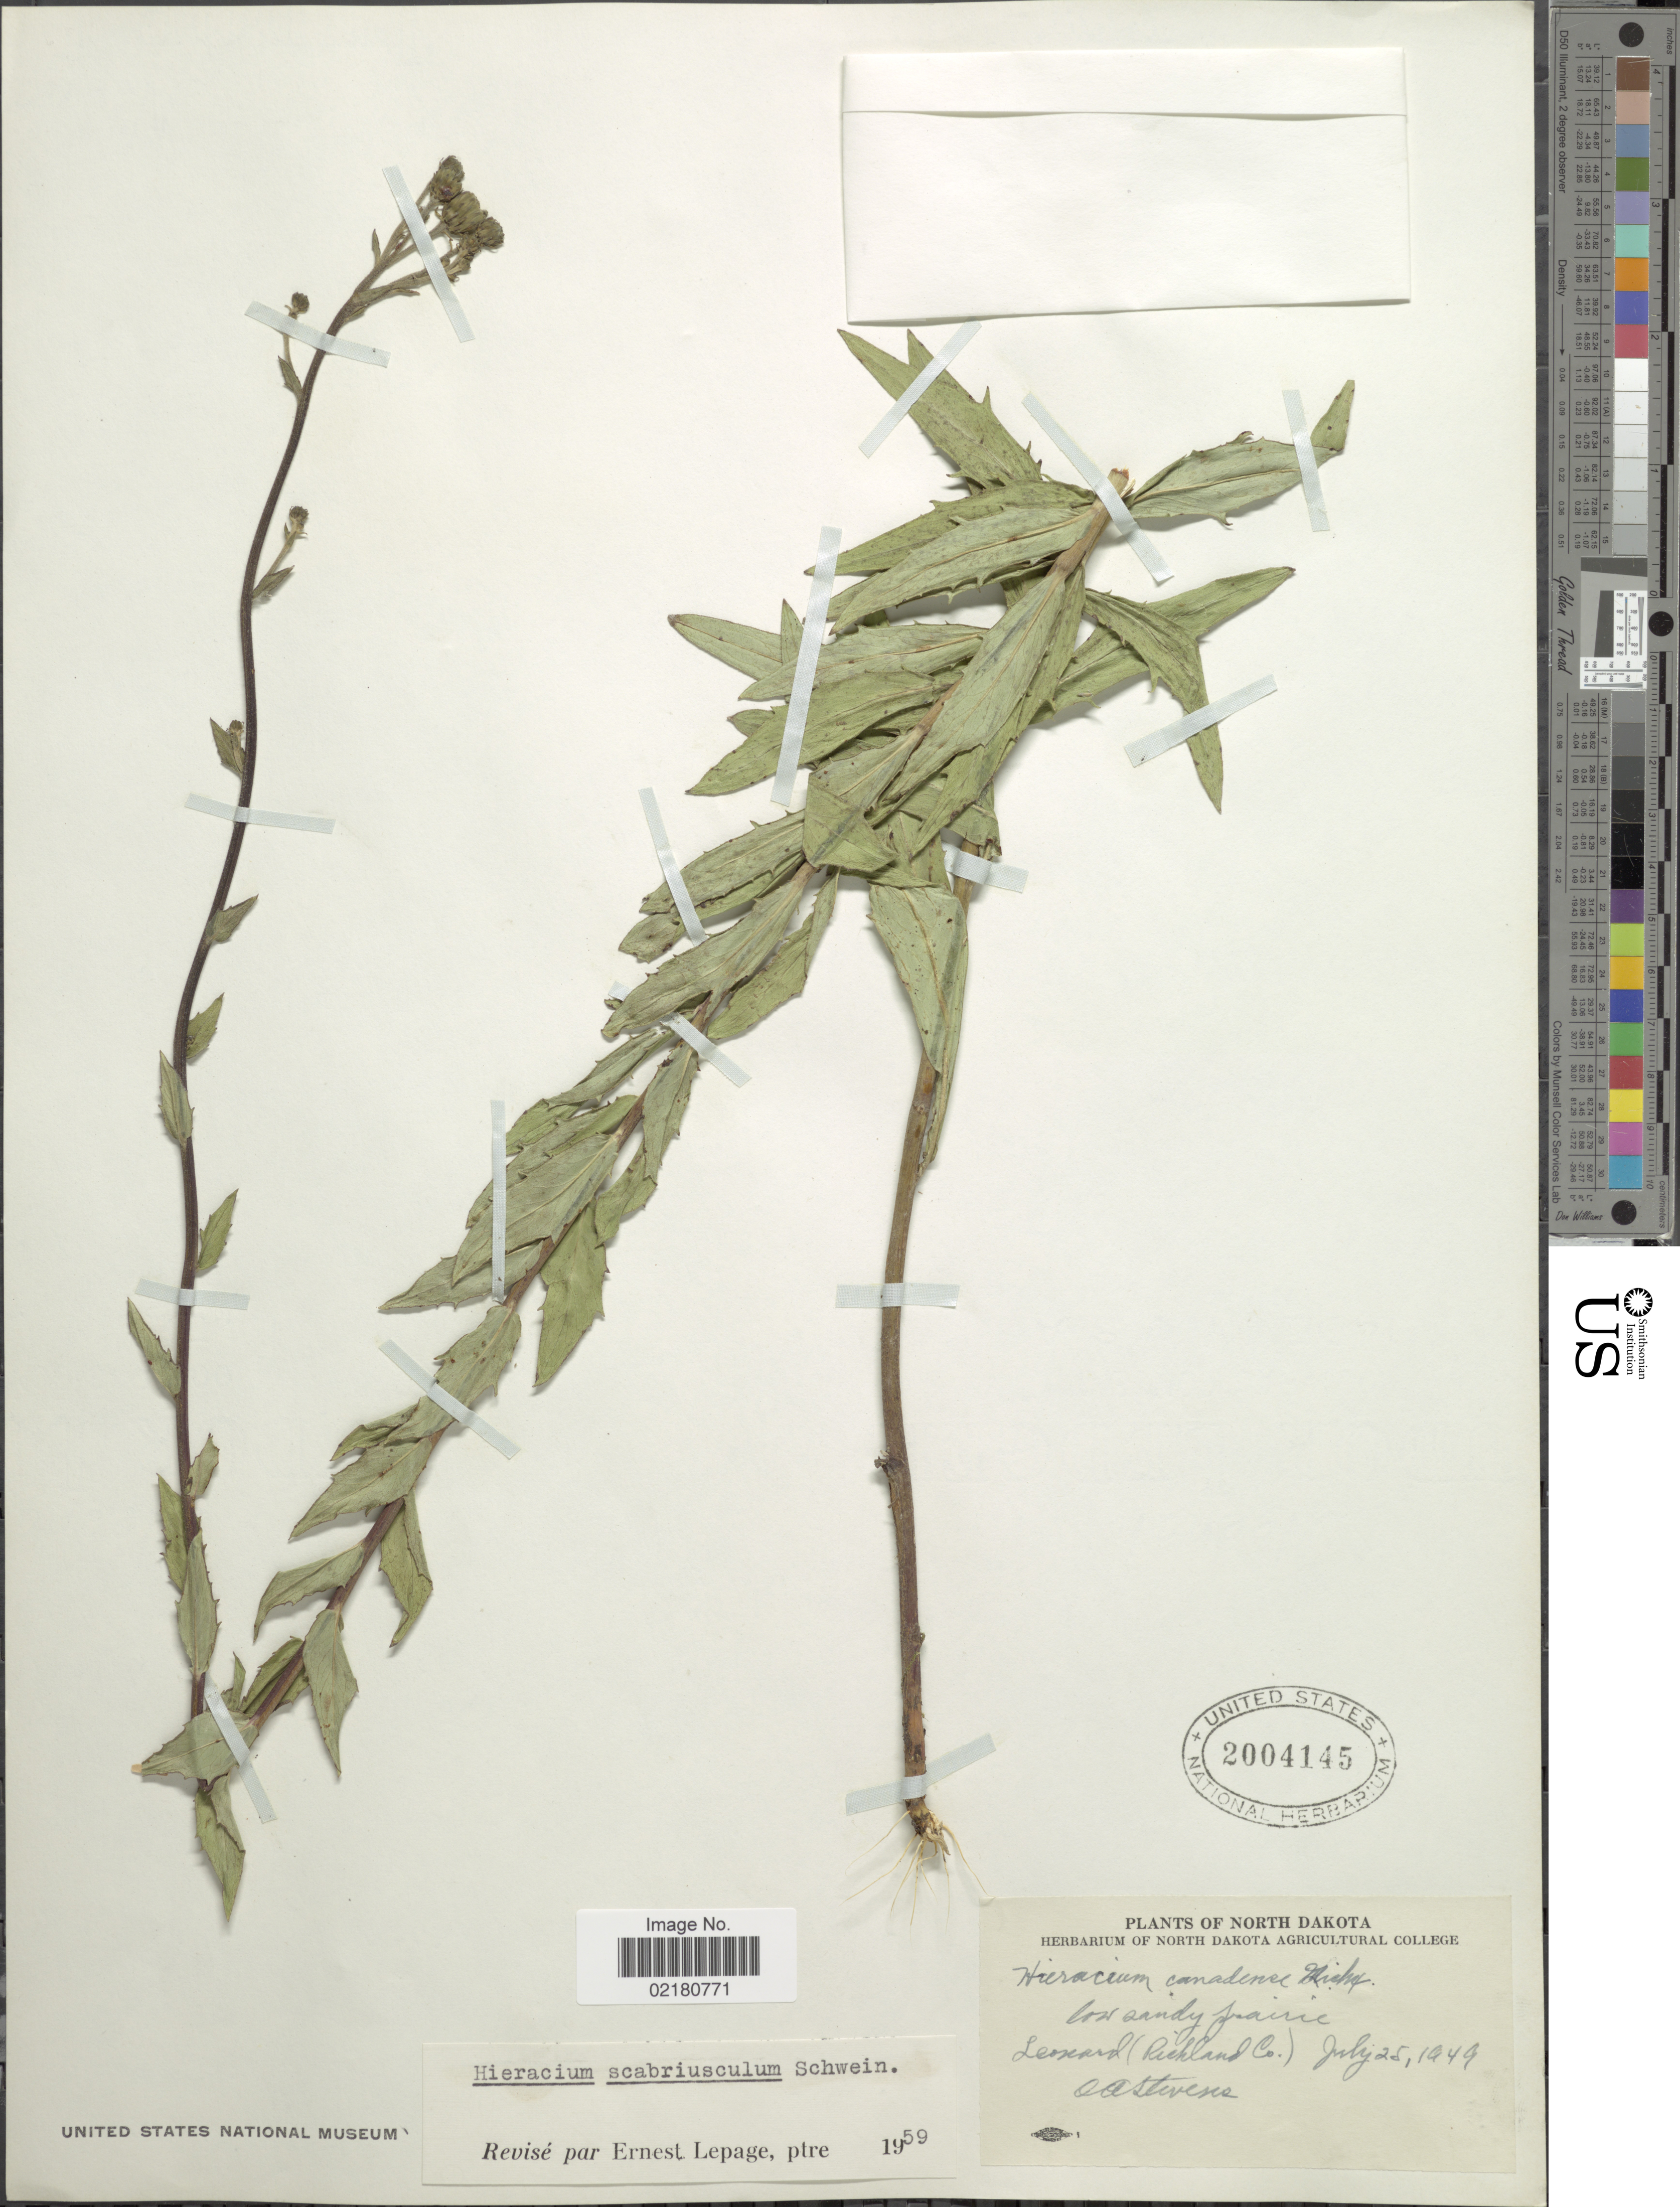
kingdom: Plantae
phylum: Tracheophyta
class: Magnoliopsida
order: Asterales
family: Asteraceae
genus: Hieracium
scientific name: Hieracium umbellatum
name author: L.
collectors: O. A. Stevens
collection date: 1949-07-25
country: United States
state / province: North Dakota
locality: North Dakota, low sandy prairie. Leonard (Richland Co)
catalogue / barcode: US 2004145